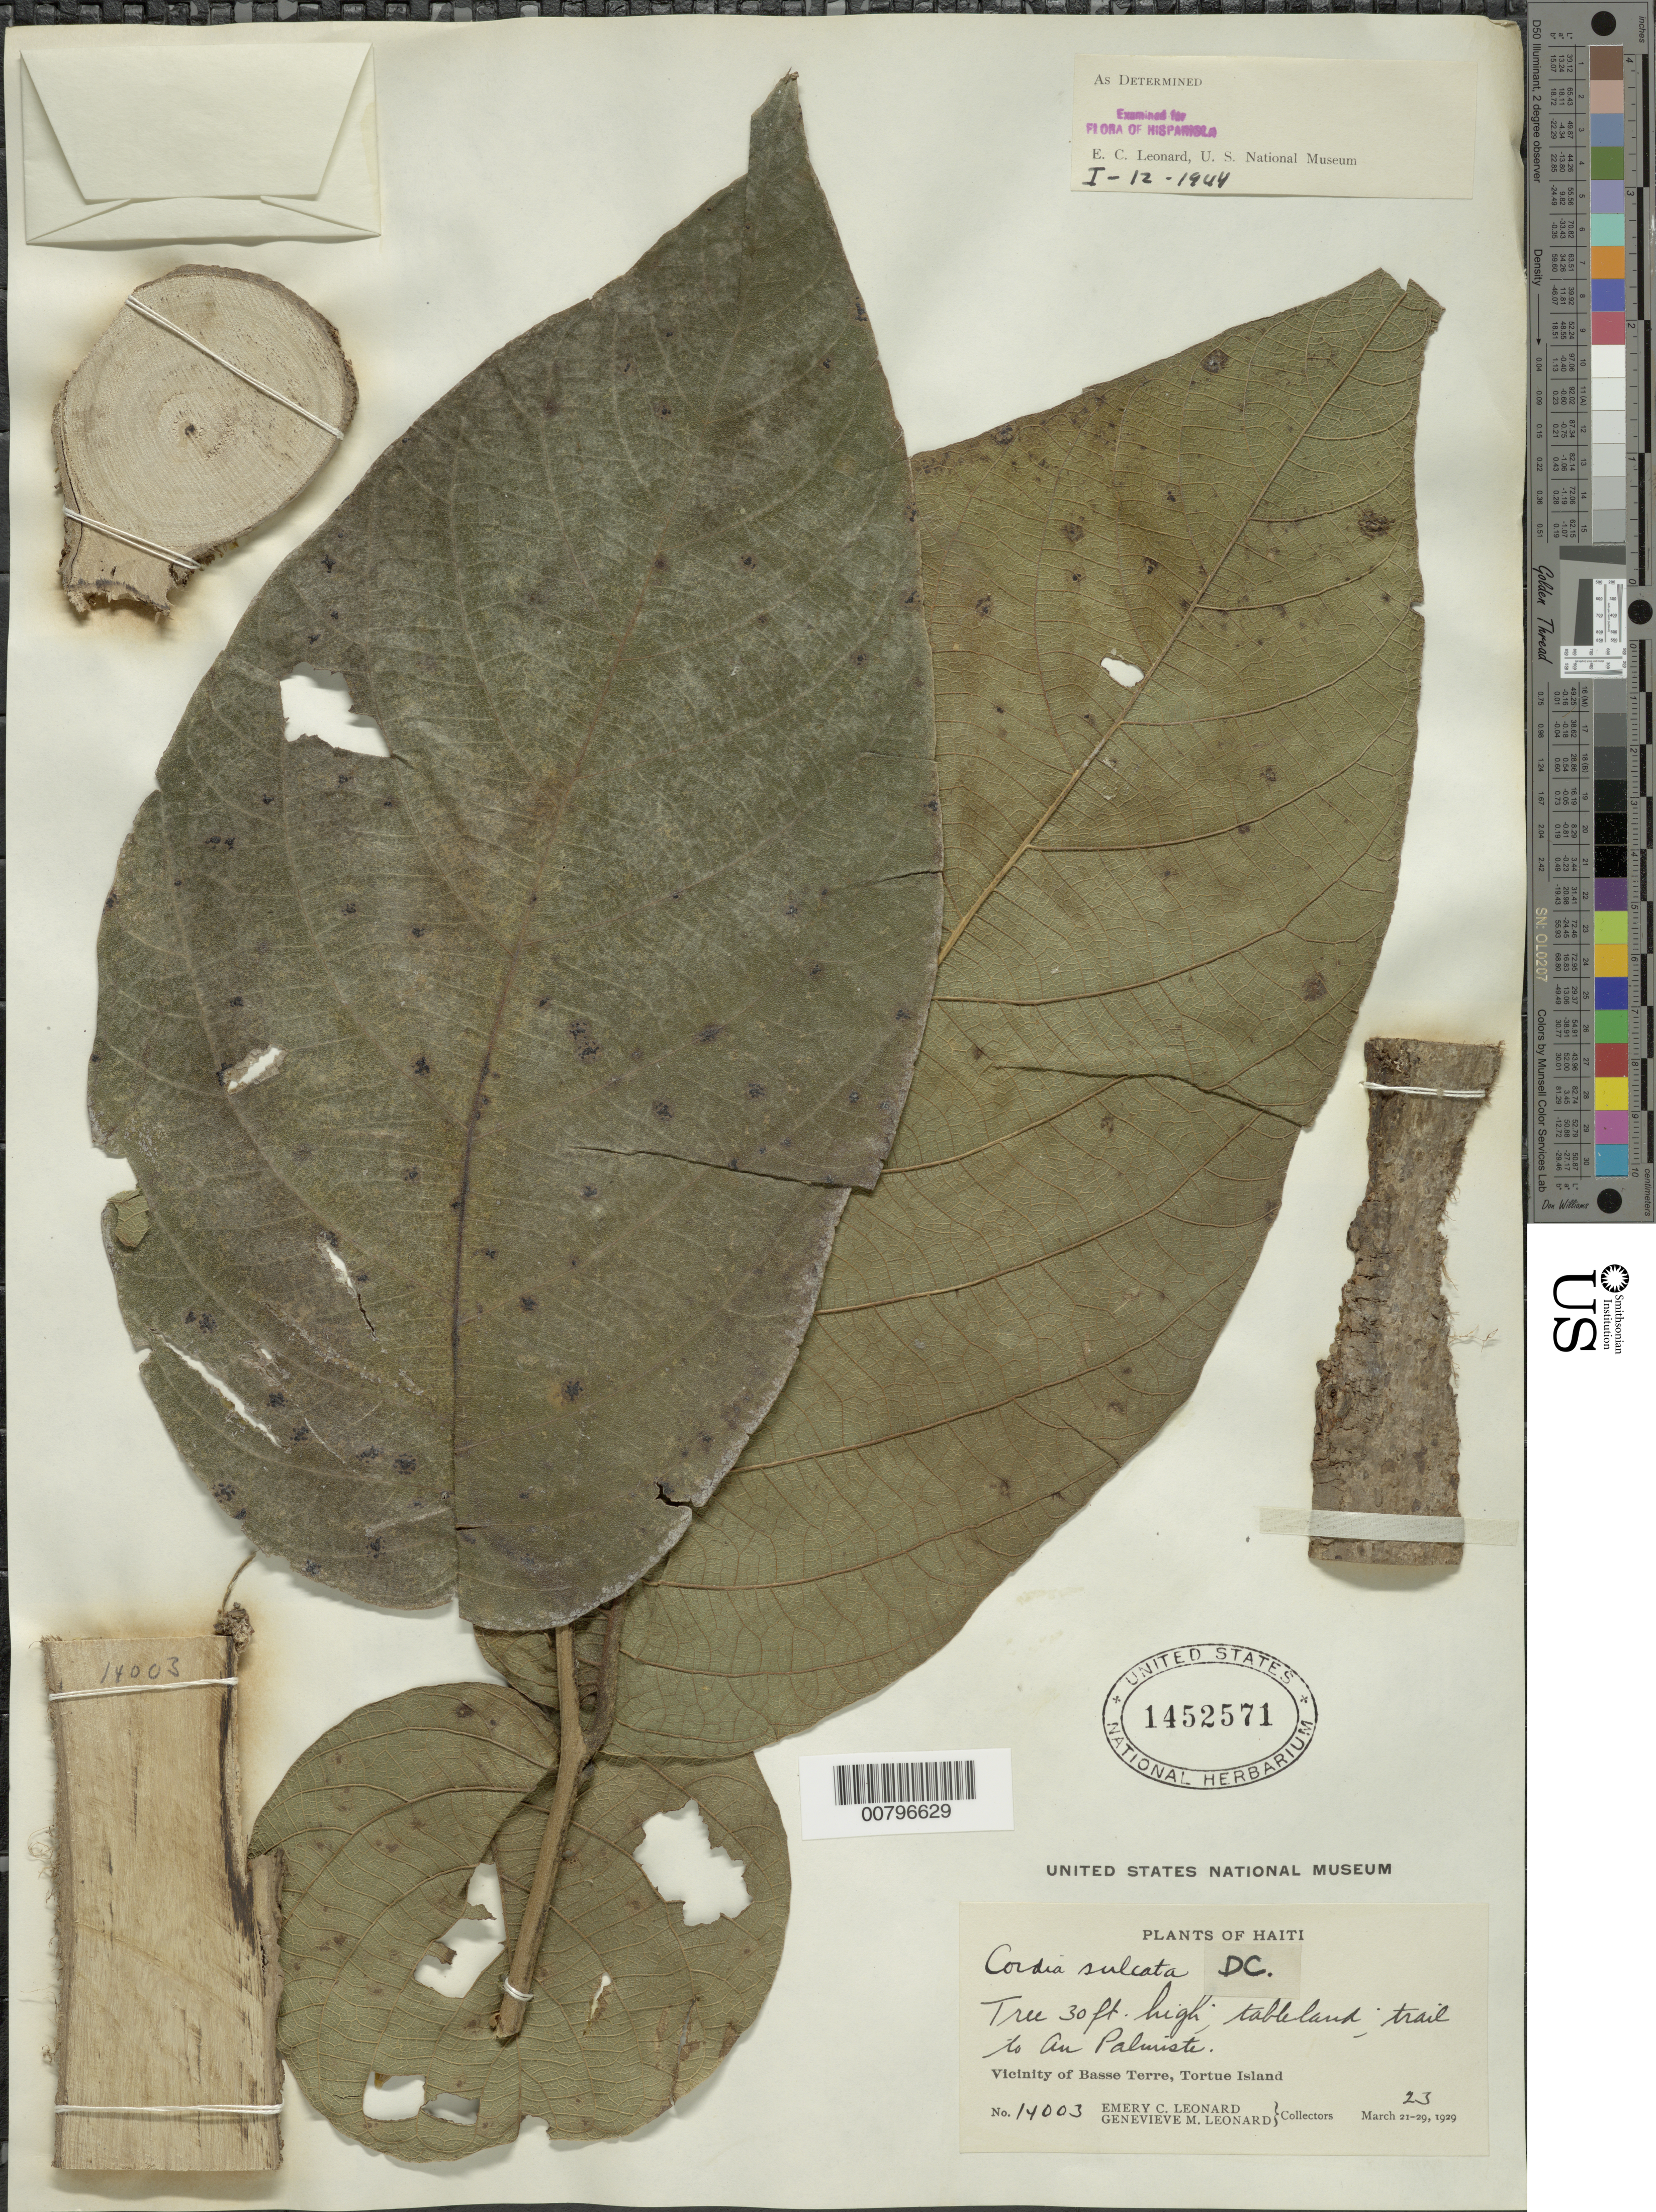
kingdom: Plantae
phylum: Tracheophyta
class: Magnoliopsida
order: Boraginales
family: Cordiaceae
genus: Cordia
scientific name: Cordia sulcata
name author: DC.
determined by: Leonard, Emery C., (US)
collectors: E. C. Leonard & G. M. Leonard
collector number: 14003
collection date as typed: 23 Mar 1929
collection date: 1929-03-23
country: Haiti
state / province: Nord-Óuest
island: Île de la Tortue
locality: Tortue Island, Vicinity of Basse Terre, trail to Au Palmiste.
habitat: Tableland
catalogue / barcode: US 1452571